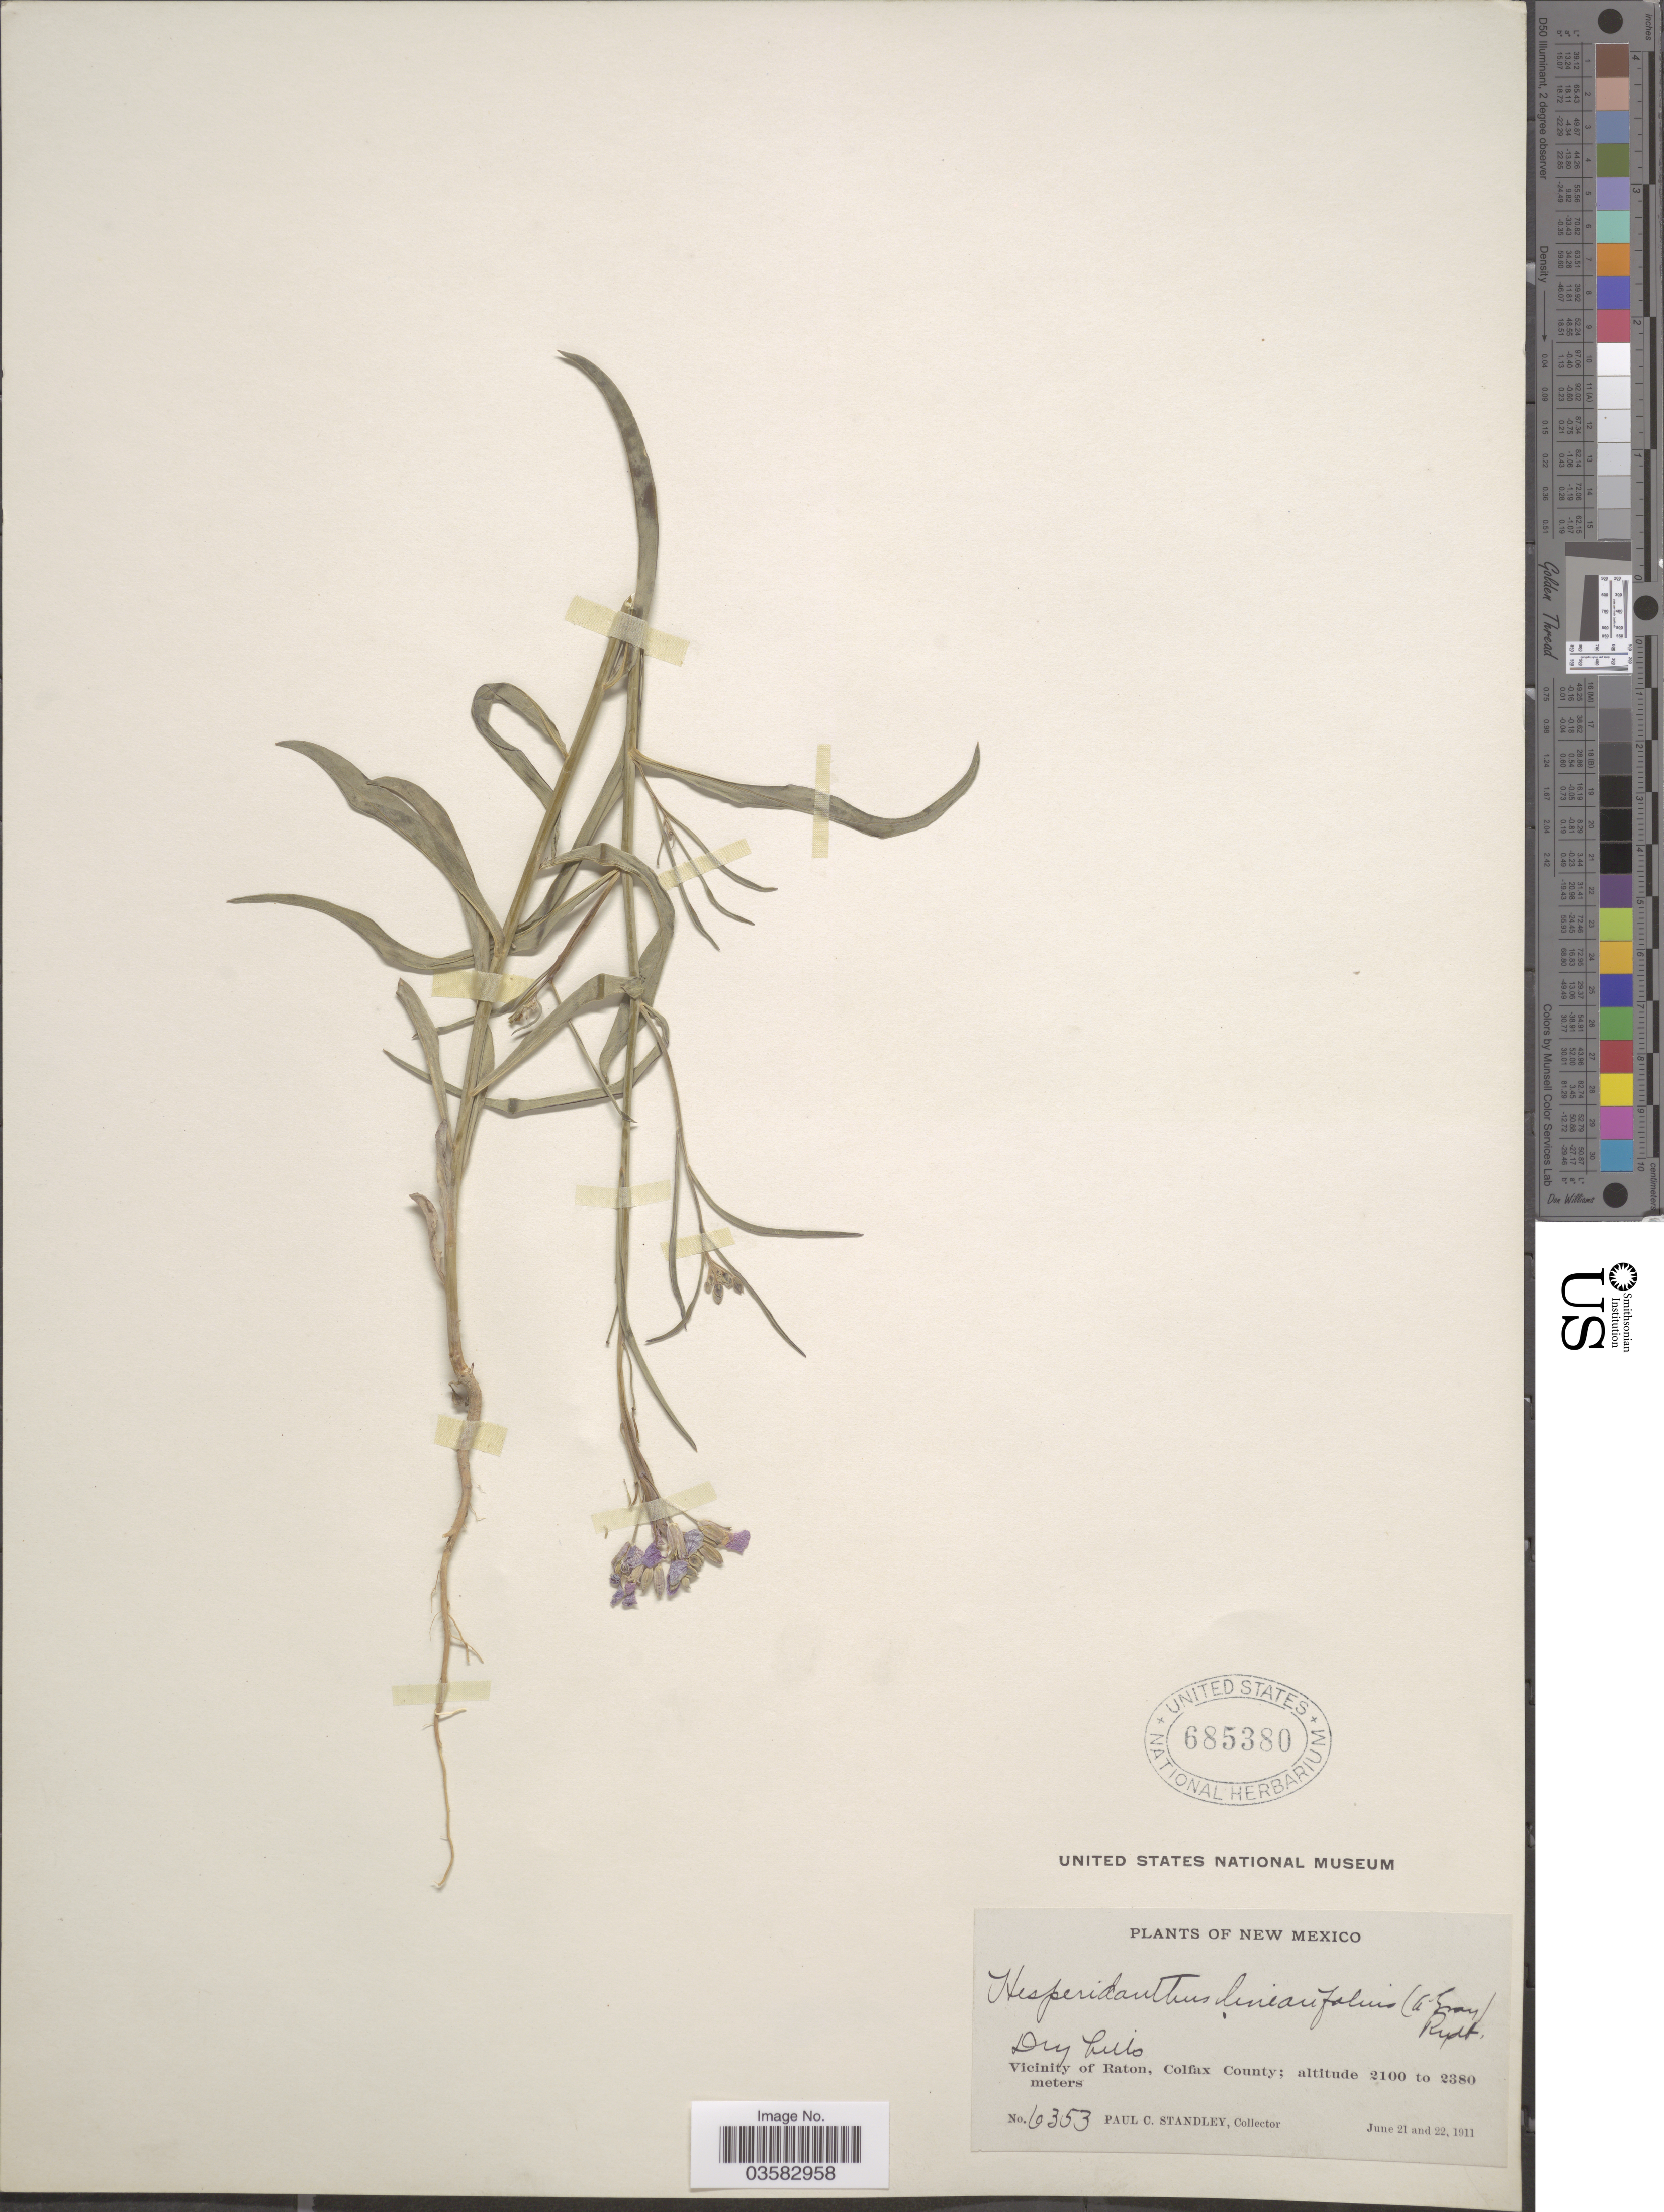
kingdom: Plantae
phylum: Tracheophyta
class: Magnoliopsida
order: Brassicales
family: Brassicaceae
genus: Sisymbrium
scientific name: Sisymbrium linearifolium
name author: (A. Gray) Payson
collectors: P. C. Standley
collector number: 6353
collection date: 1911-06-21/1911-06-22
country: United States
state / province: New Mexico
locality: Vicinity of Raton, Colfax County.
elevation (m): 2100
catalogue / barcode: US 685380